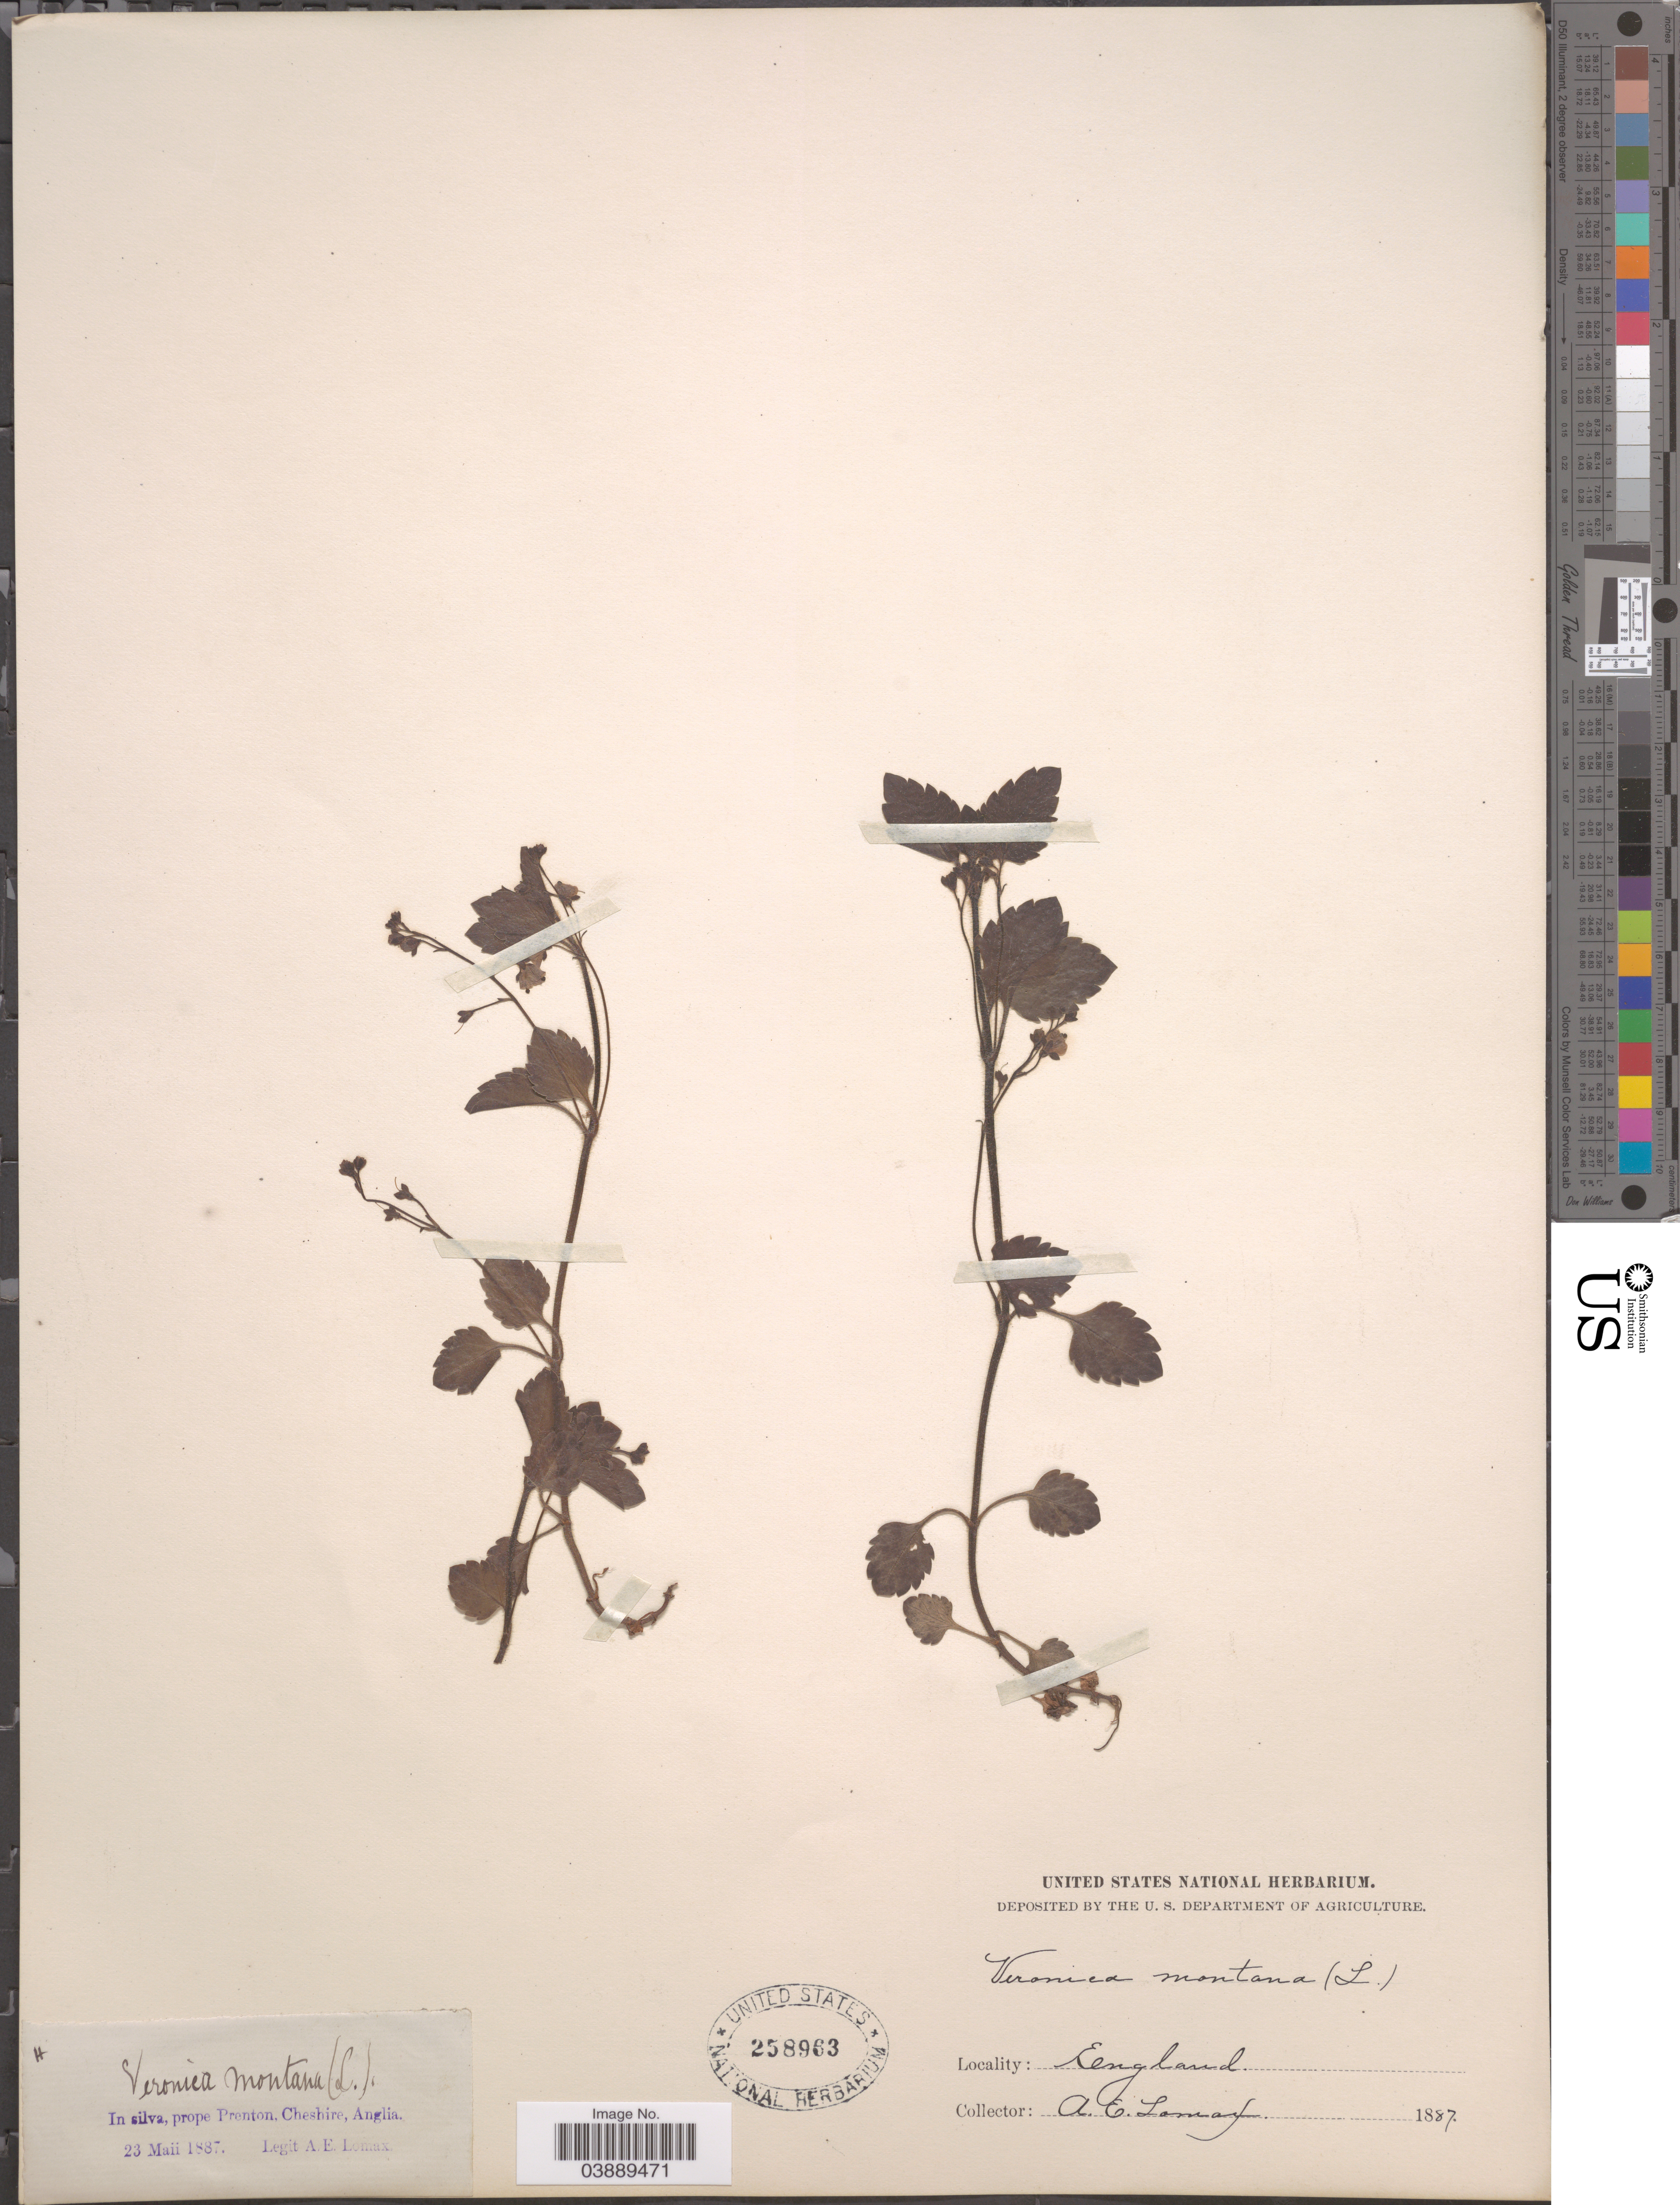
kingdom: Plantae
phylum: Tracheophyta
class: Magnoliopsida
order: Lamiales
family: Plantaginaceae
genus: Veronica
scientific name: Veronica montana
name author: L.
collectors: A. Lomax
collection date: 1887-05-23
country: United Kingdom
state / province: England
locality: In silva, prope Prenton, Cheshire, Anglia.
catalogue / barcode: US 258963